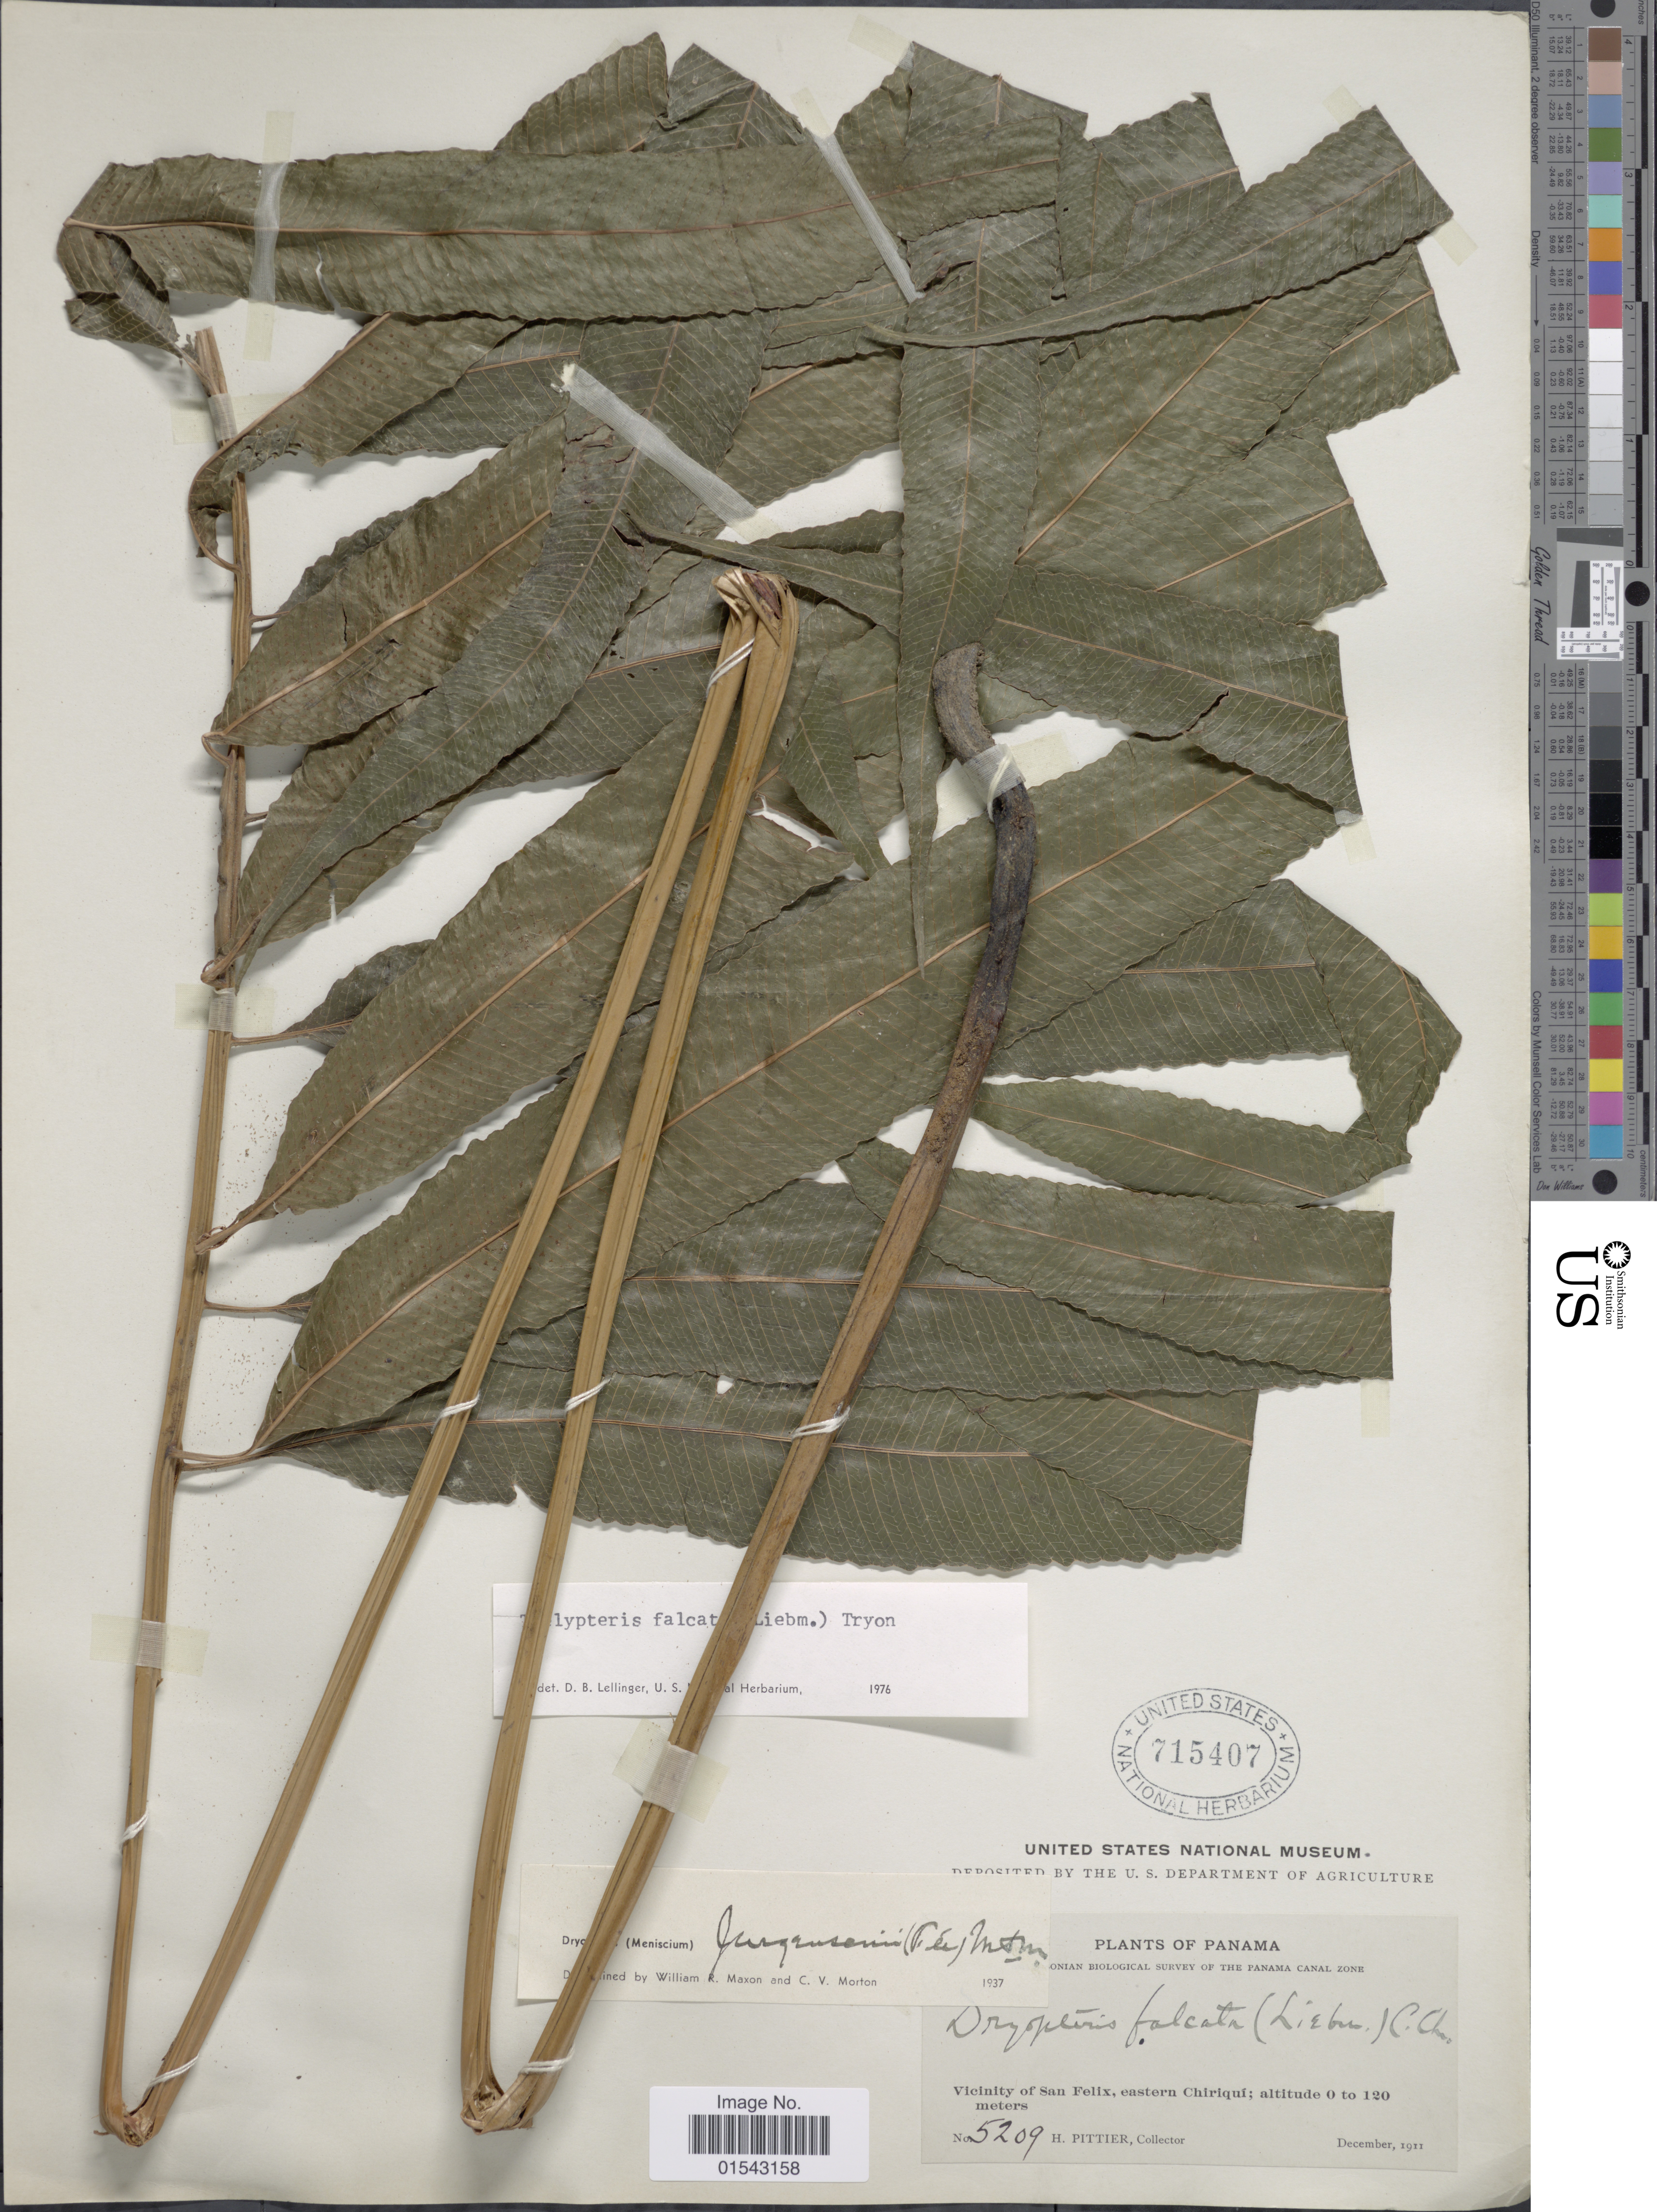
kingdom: Plantae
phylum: Tracheophyta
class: Polypodiopsida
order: Polypodiales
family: Thelypteridaceae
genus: Meniscium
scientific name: Meniscium falcatum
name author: Liebm.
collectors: H. F. Pittier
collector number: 5209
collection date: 1911-12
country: Panama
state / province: Chiriqui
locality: Panama, vicinity of San Felix, eastern Chiriqui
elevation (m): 0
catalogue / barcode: US 715407